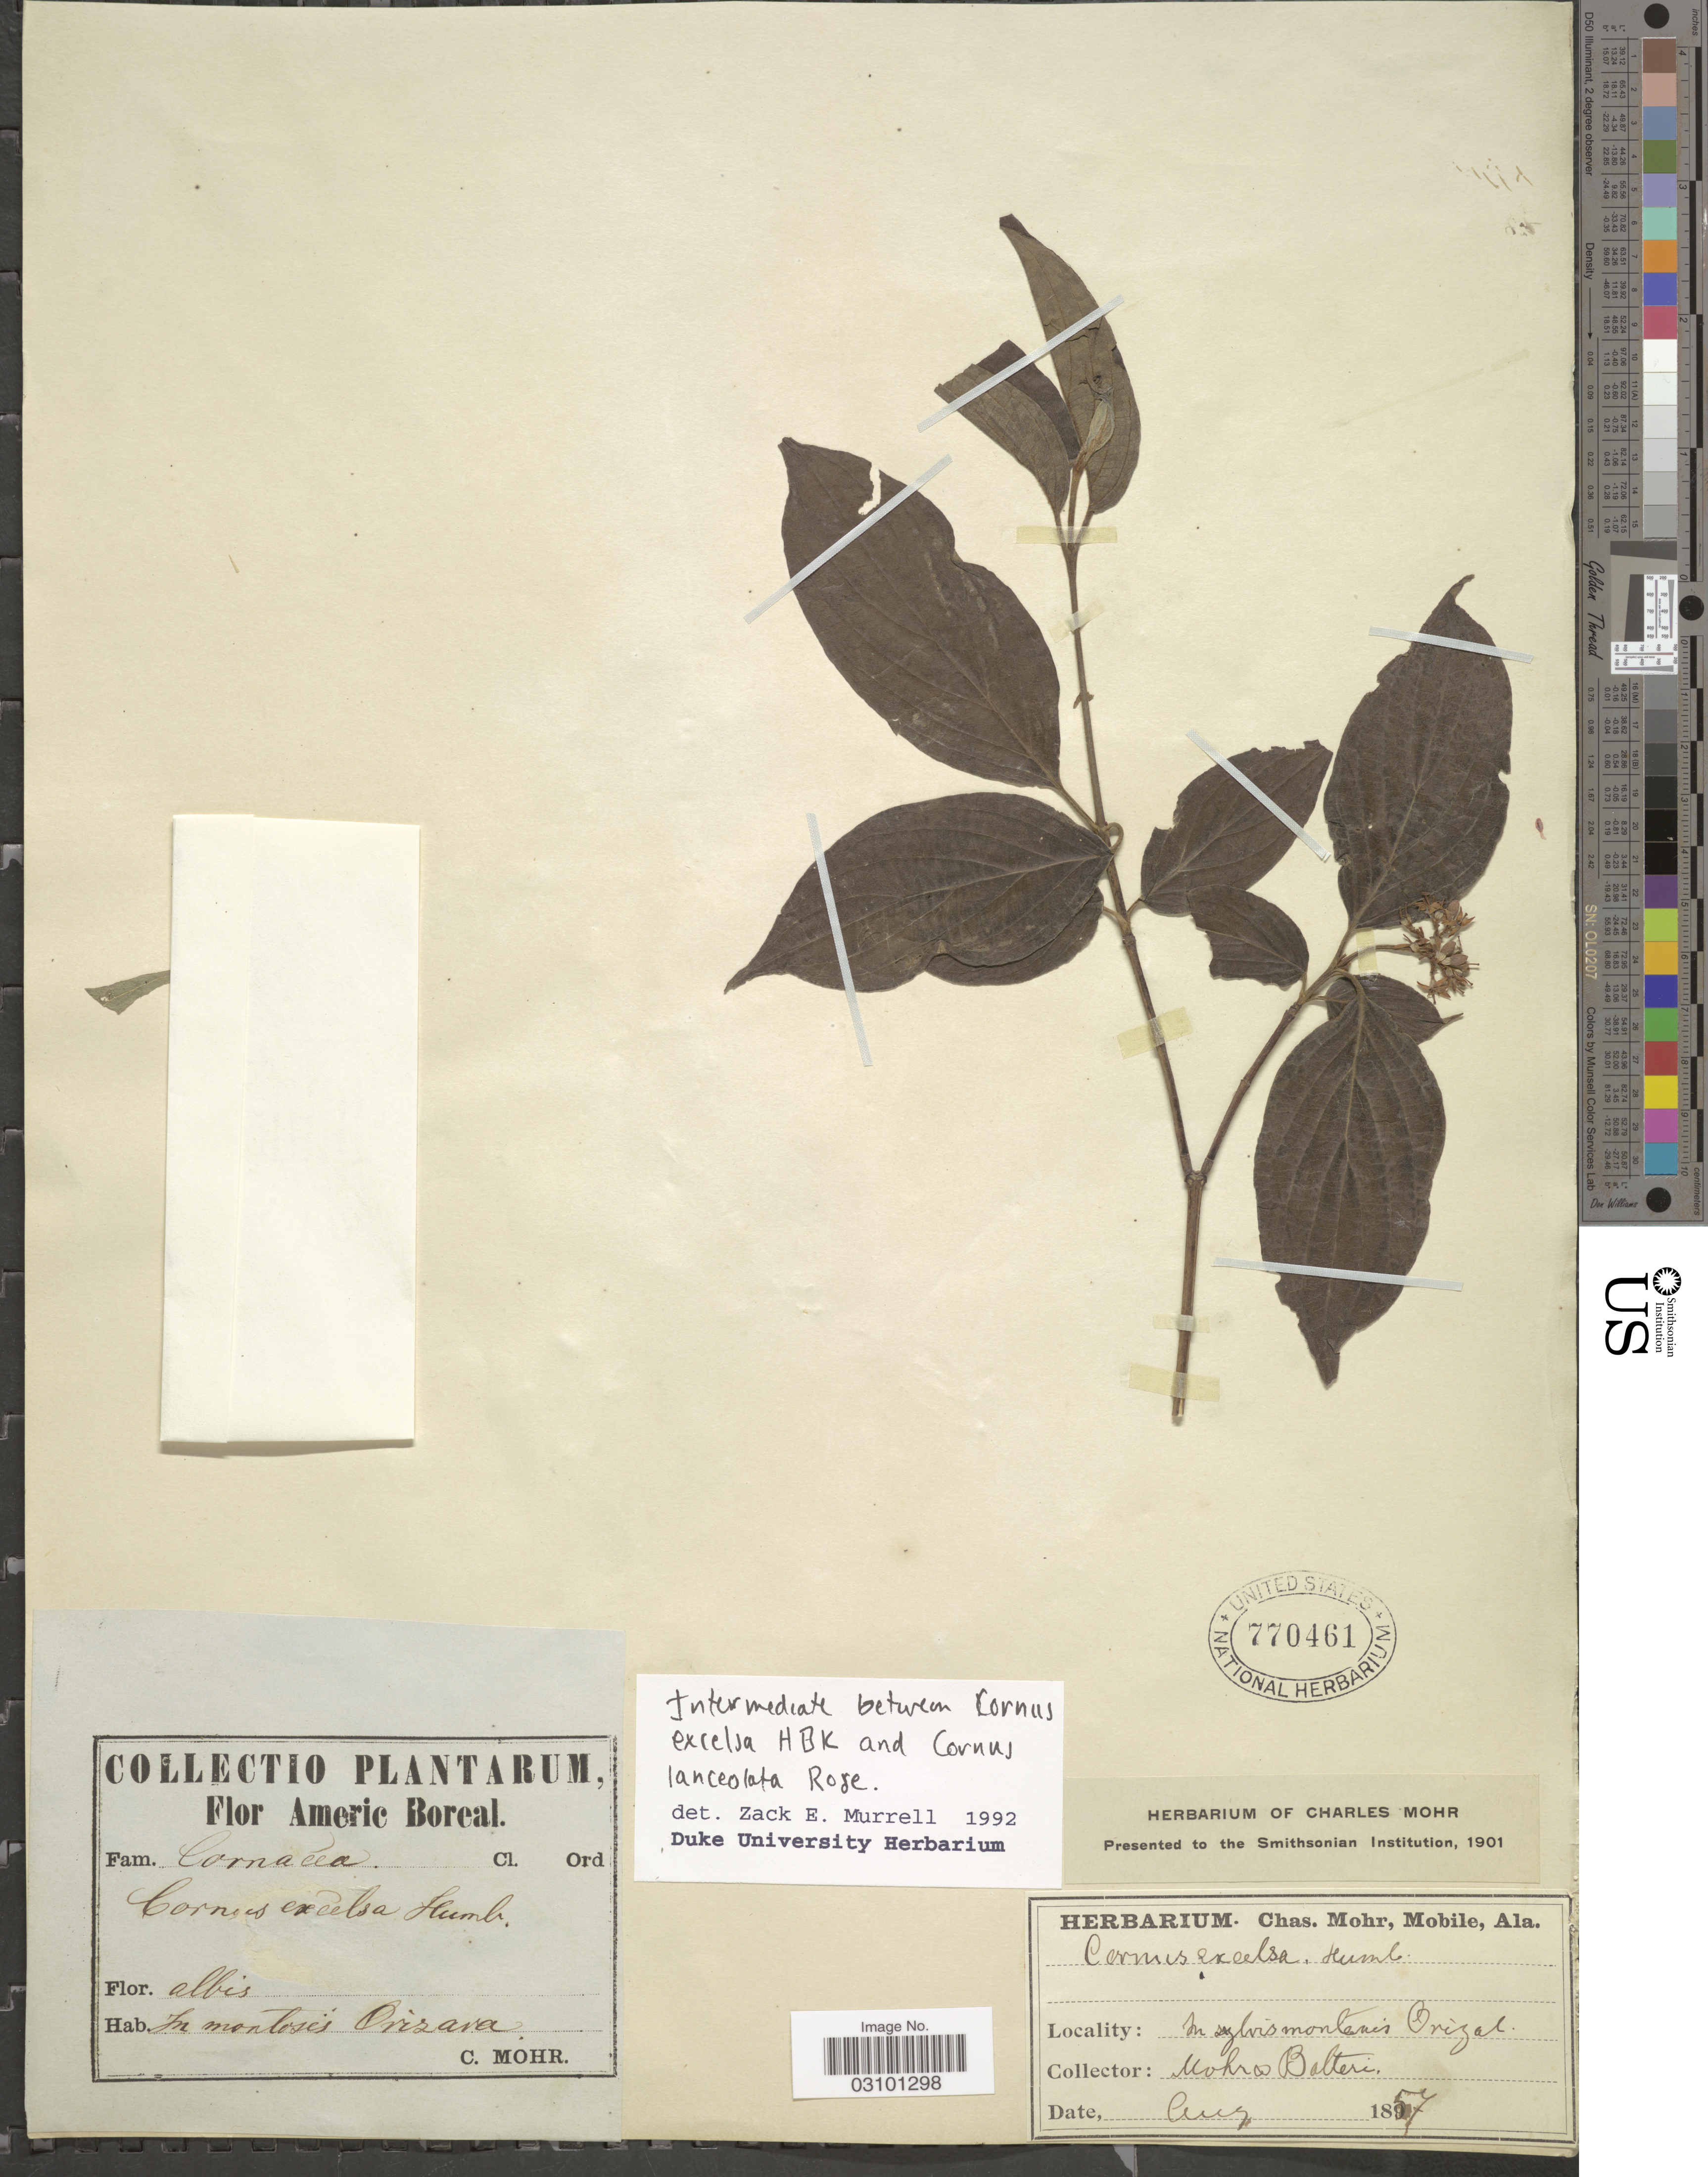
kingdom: Plantae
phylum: Tracheophyta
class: Magnoliopsida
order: Cornales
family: Cornaceae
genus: Cornus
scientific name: Cornus sp.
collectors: Mohr, C. T. (herbarium) & -. Botteri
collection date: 1857-08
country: Mexico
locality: In montosis Orizava. In sylvis montanis Orizal.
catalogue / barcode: US 770461